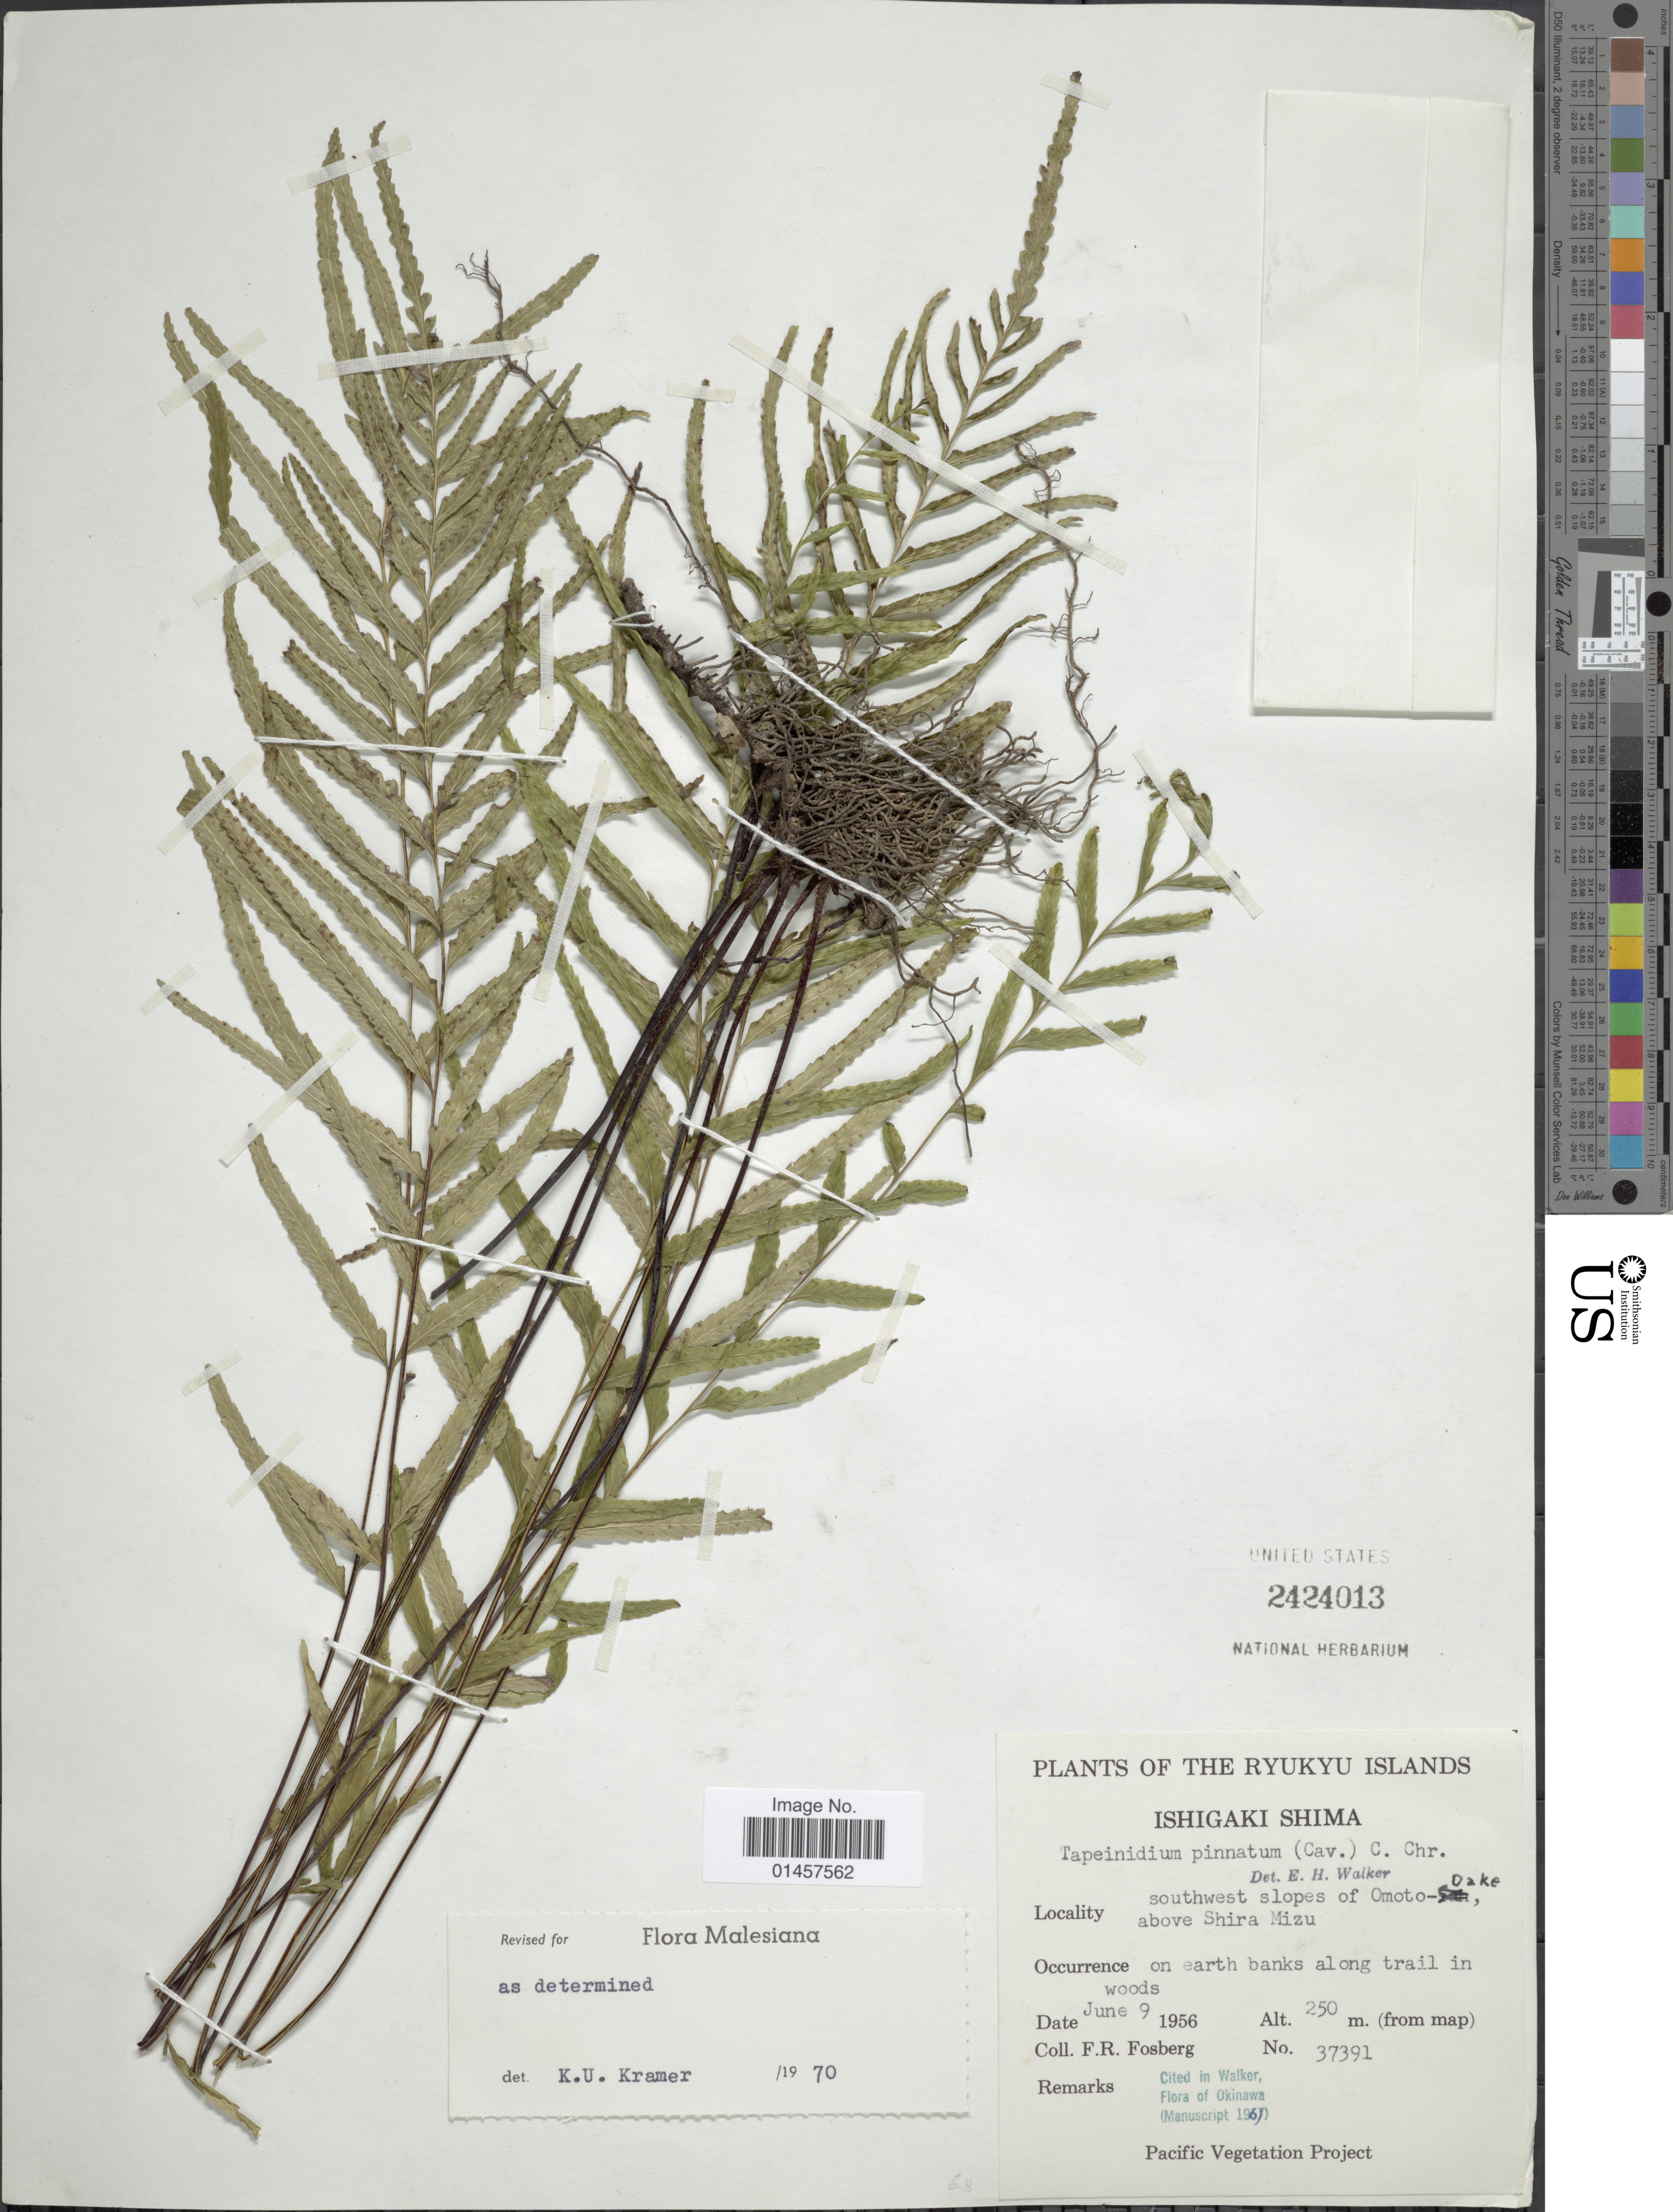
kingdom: Plantae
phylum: Tracheophyta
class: Polypodiopsida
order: Polypodiales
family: Lindsaeaceae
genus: Tapeinidium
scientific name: Tapeinidium pinnatum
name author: (Cav.) C. Chr.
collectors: F. R. Fosberg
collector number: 37391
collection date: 1956-06-09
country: Japan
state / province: Okinawa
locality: Ryukyu Islands, Ishigaki Shima, Southwest Slopes of Omoto-Oake, above Shira Mizu, on earth banks along trail in woods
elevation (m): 250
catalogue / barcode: US 2424013